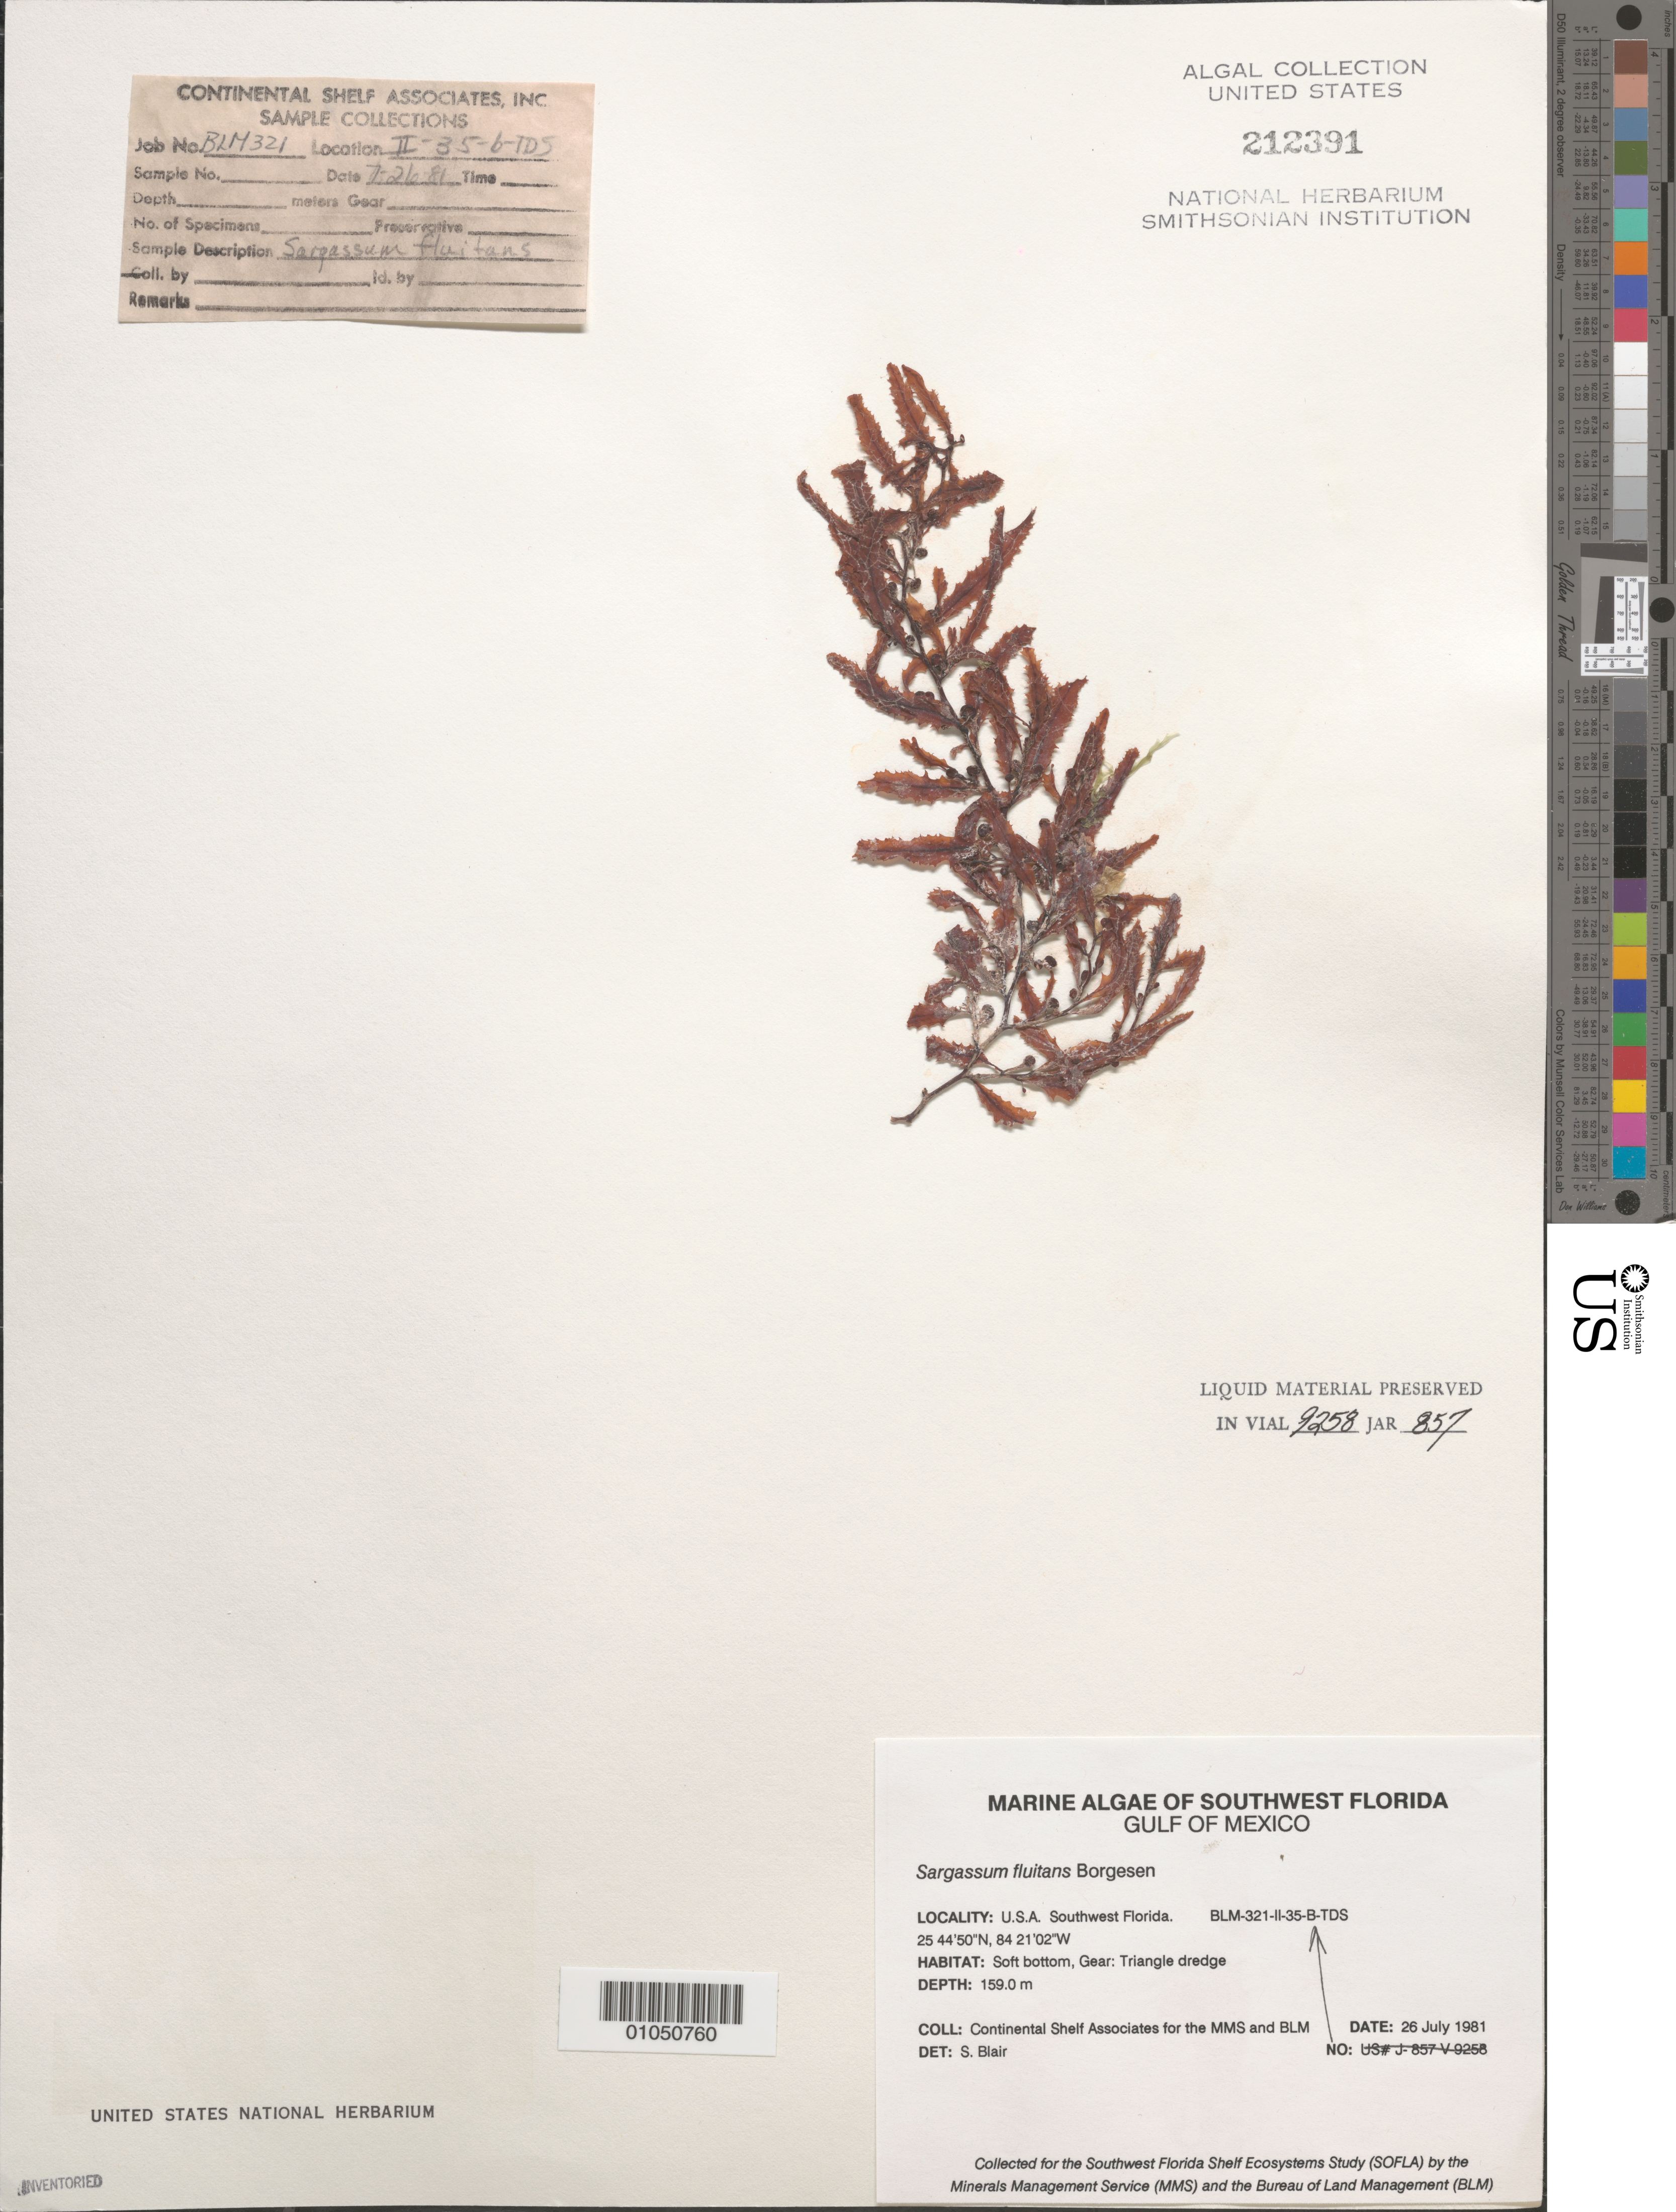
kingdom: Chromista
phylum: Ochrophyta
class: Phaeophyceae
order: Fucales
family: Sargassaceae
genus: Sargassum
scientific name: Sargassum fluitans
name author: (Børgesen) Børgesen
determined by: Blair, S. M.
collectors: Continental Shelf Associates for the MMS/BLM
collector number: BLM-321-II-35-B-TDS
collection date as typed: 26 Jul 1981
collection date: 1981-07-26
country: United States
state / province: Florida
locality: Gulf of Mexico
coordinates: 25 44'50"N, 84 21'02"W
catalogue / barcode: US 212391